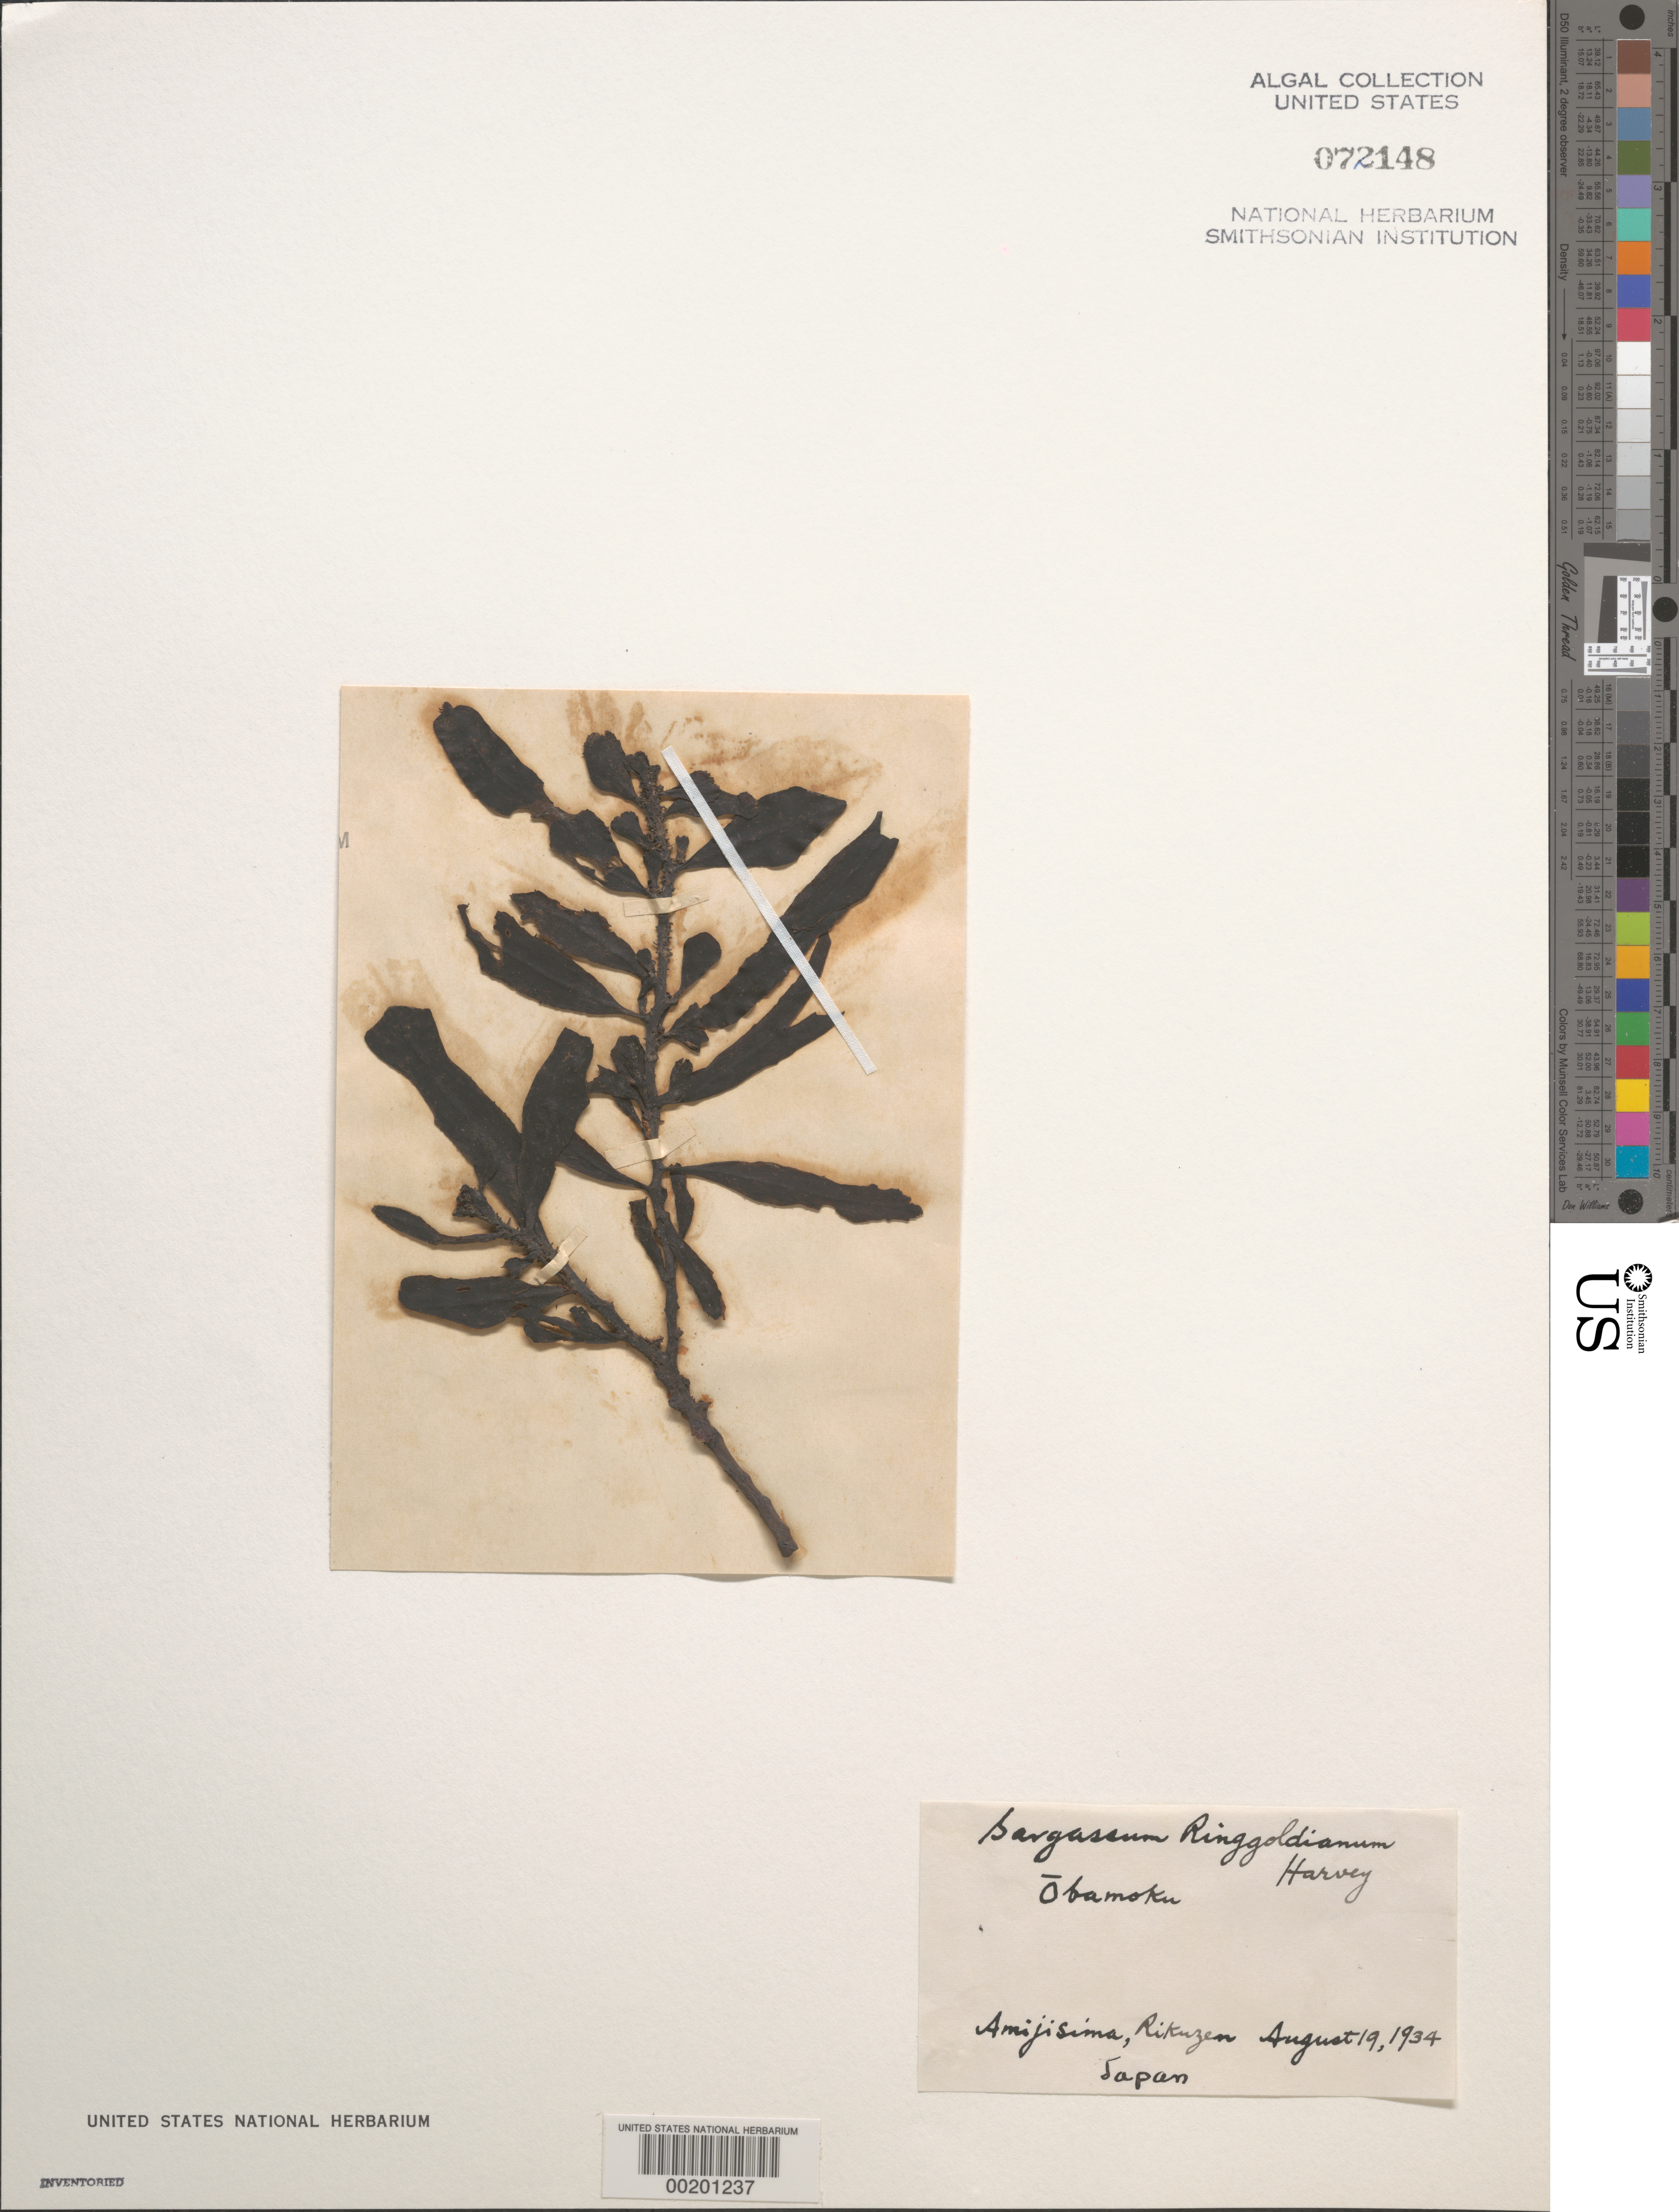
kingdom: Chromista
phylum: Ochrophyta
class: Phaeophyceae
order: Fucales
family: Sargassaceae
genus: Sargassum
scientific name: Sargassum ringgoldianum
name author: Harv.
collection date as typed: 19 Aug 1934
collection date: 1934-08-19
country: Japan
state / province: Miyagi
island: Honshu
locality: Amijisima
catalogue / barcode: US 72148